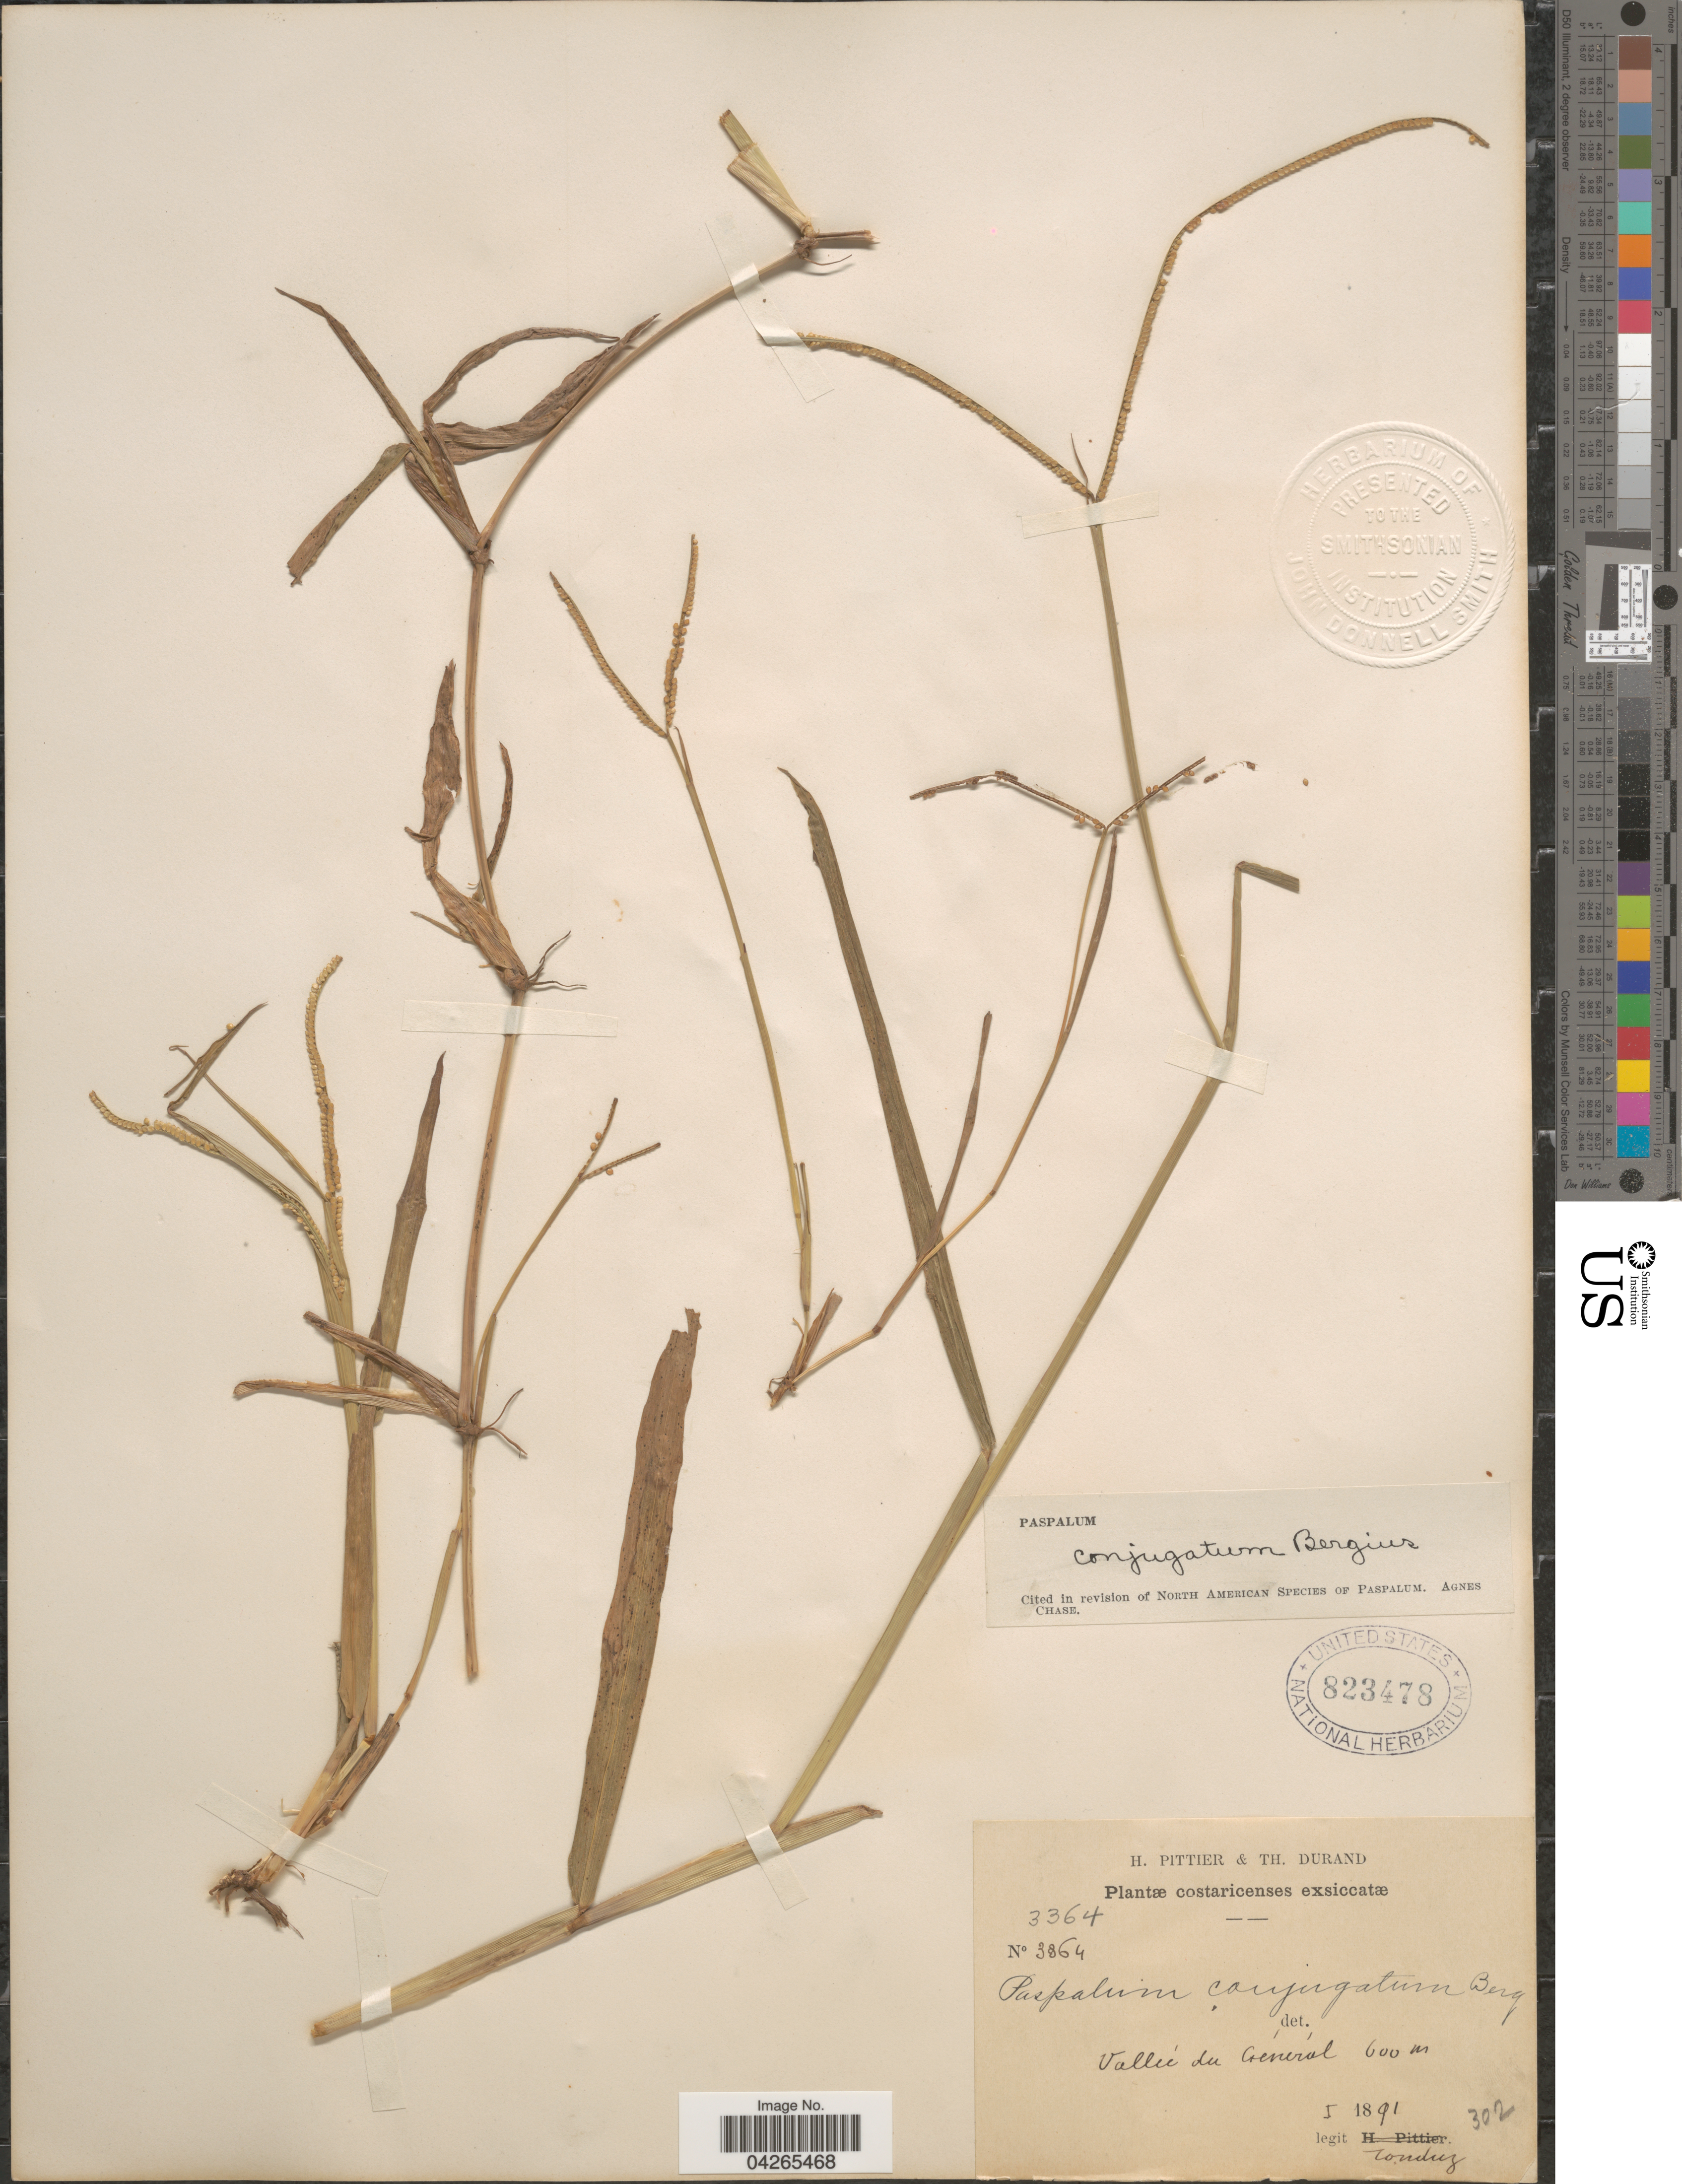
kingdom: Plantae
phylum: Tracheophyta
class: Liliopsida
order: Poales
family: Poaceae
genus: Paspalum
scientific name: Paspalum conjugatum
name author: P.J. Bergius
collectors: Tonduz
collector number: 3864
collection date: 1891-05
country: Costa Rica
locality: Valleé du Génerál.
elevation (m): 600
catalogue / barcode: US 823478